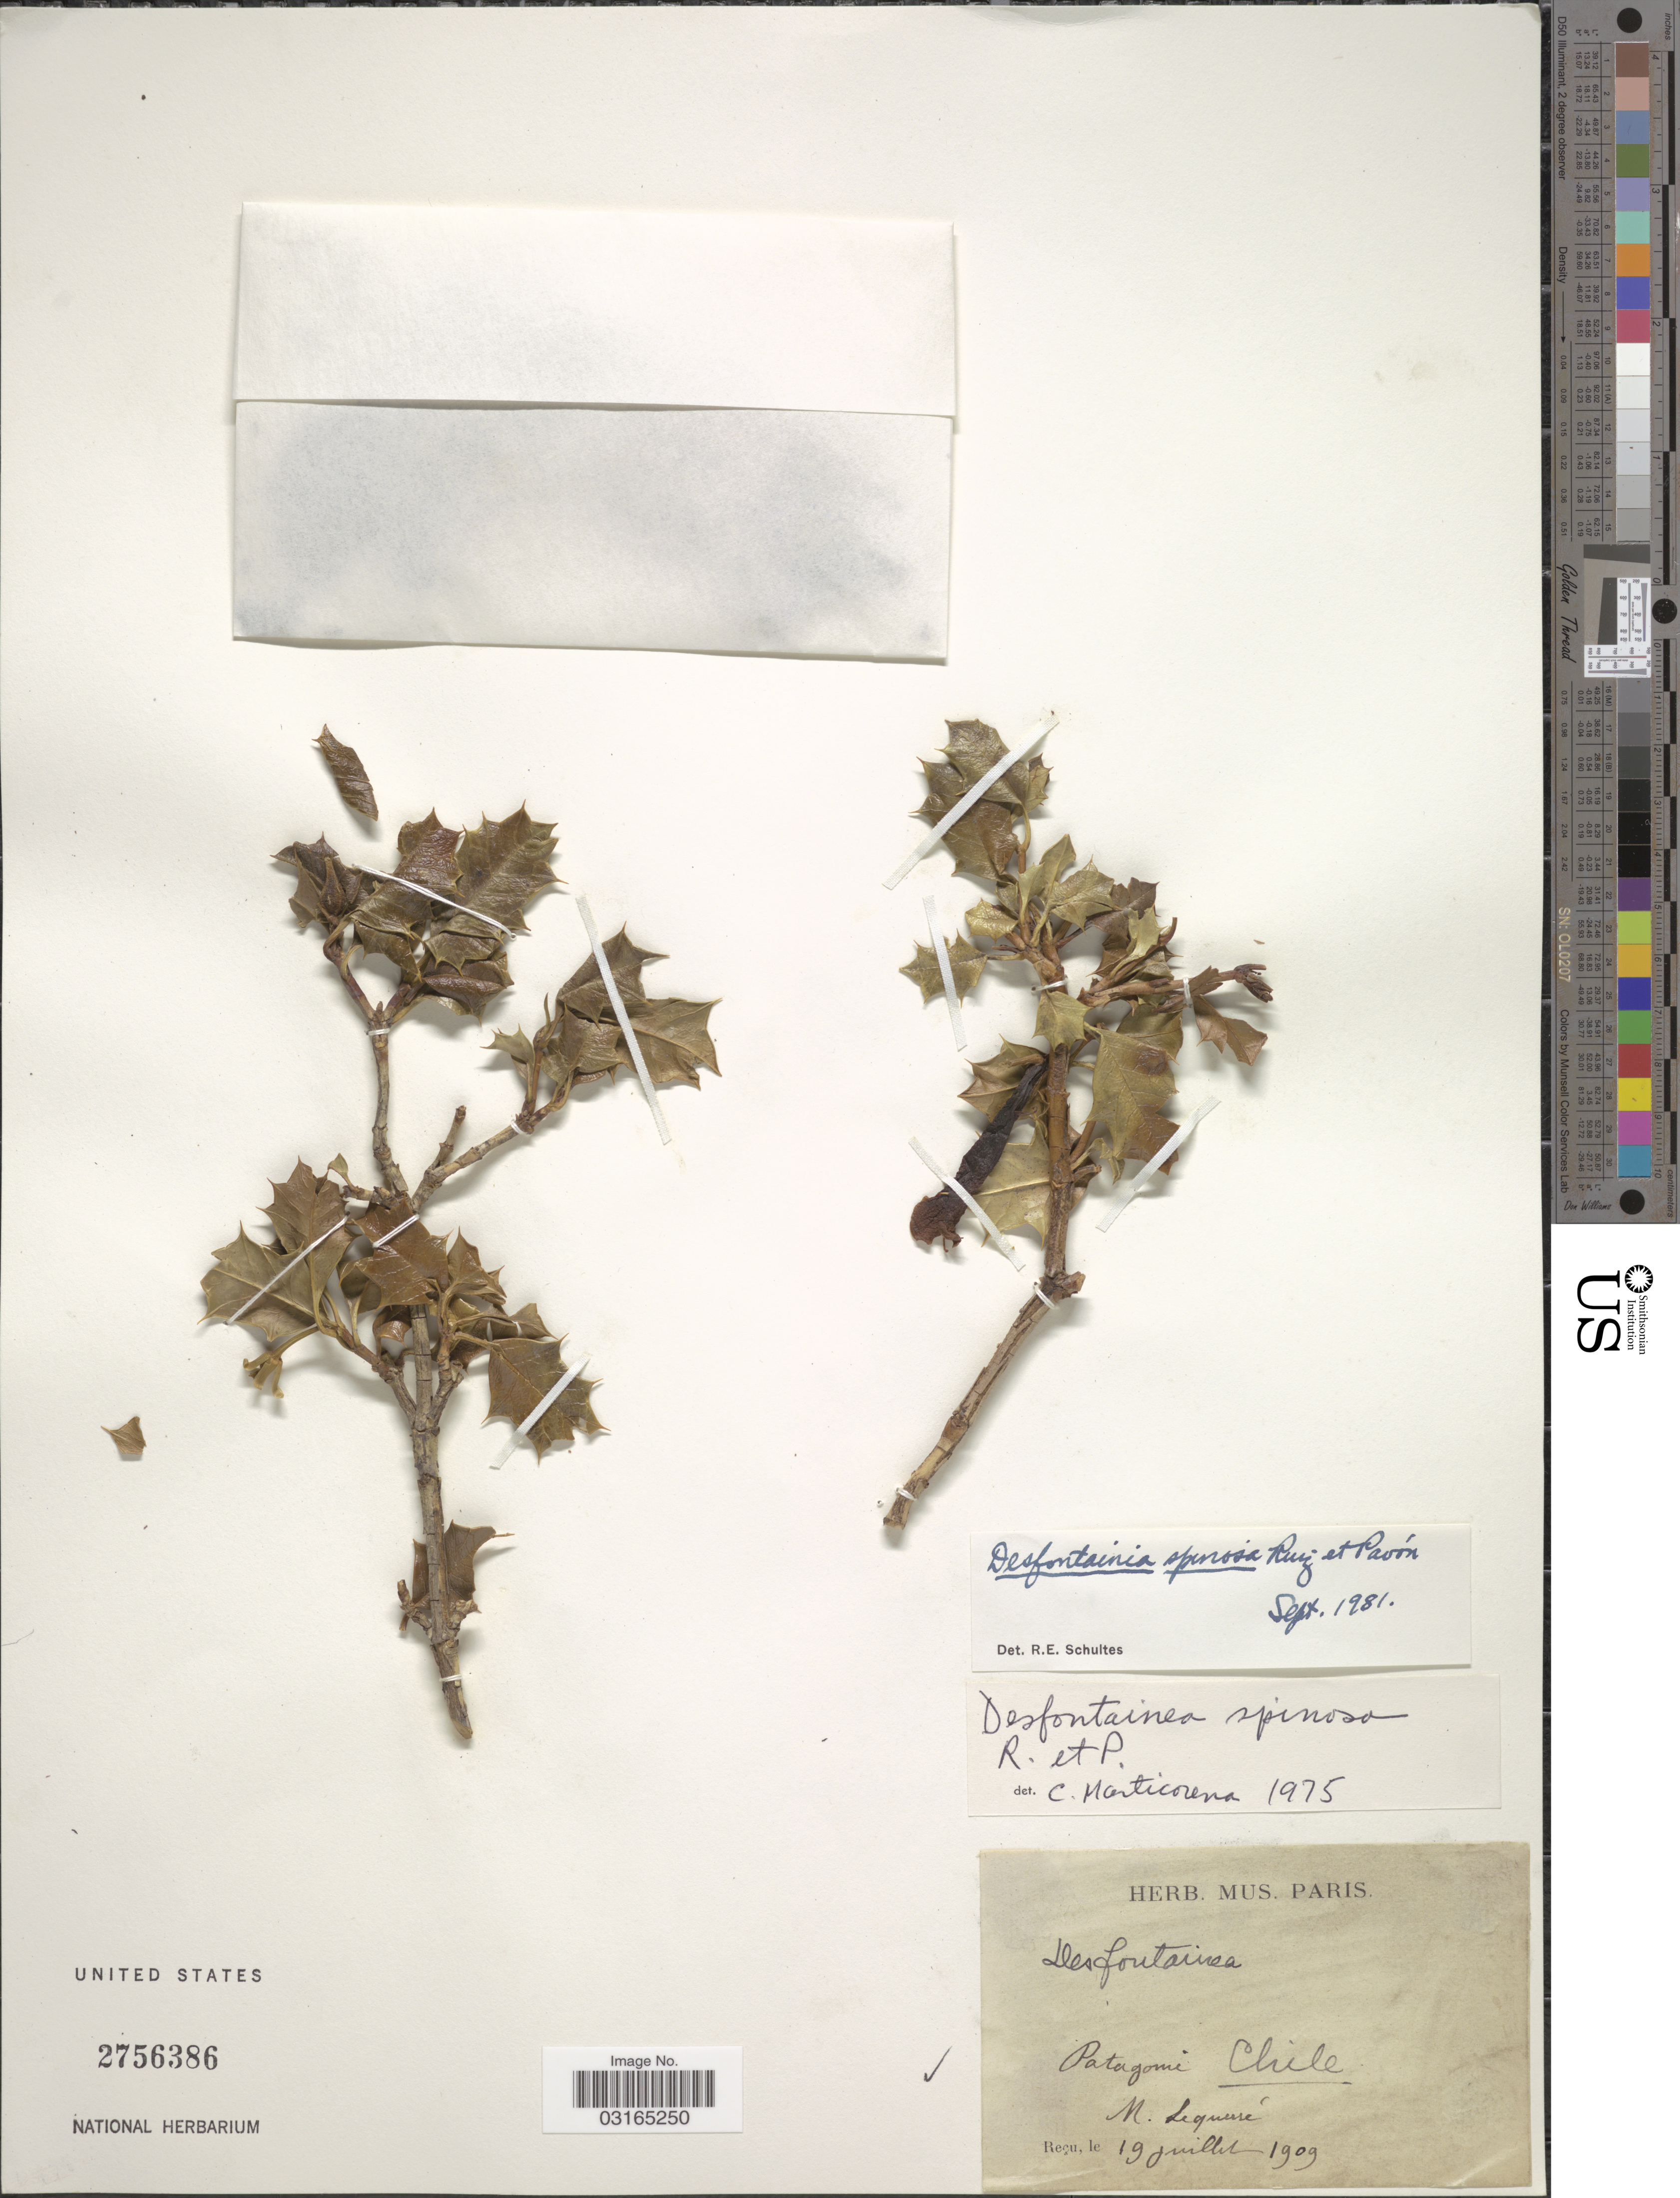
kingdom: Plantae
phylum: Tracheophyta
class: Magnoliopsida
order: Bruniales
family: Columelliaceae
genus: Desfontainia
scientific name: Desfontainia spinosa var. spinosa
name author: Ruiz & Pav.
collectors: Leguerré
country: Chile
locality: Patagonie.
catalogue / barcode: US 2756386